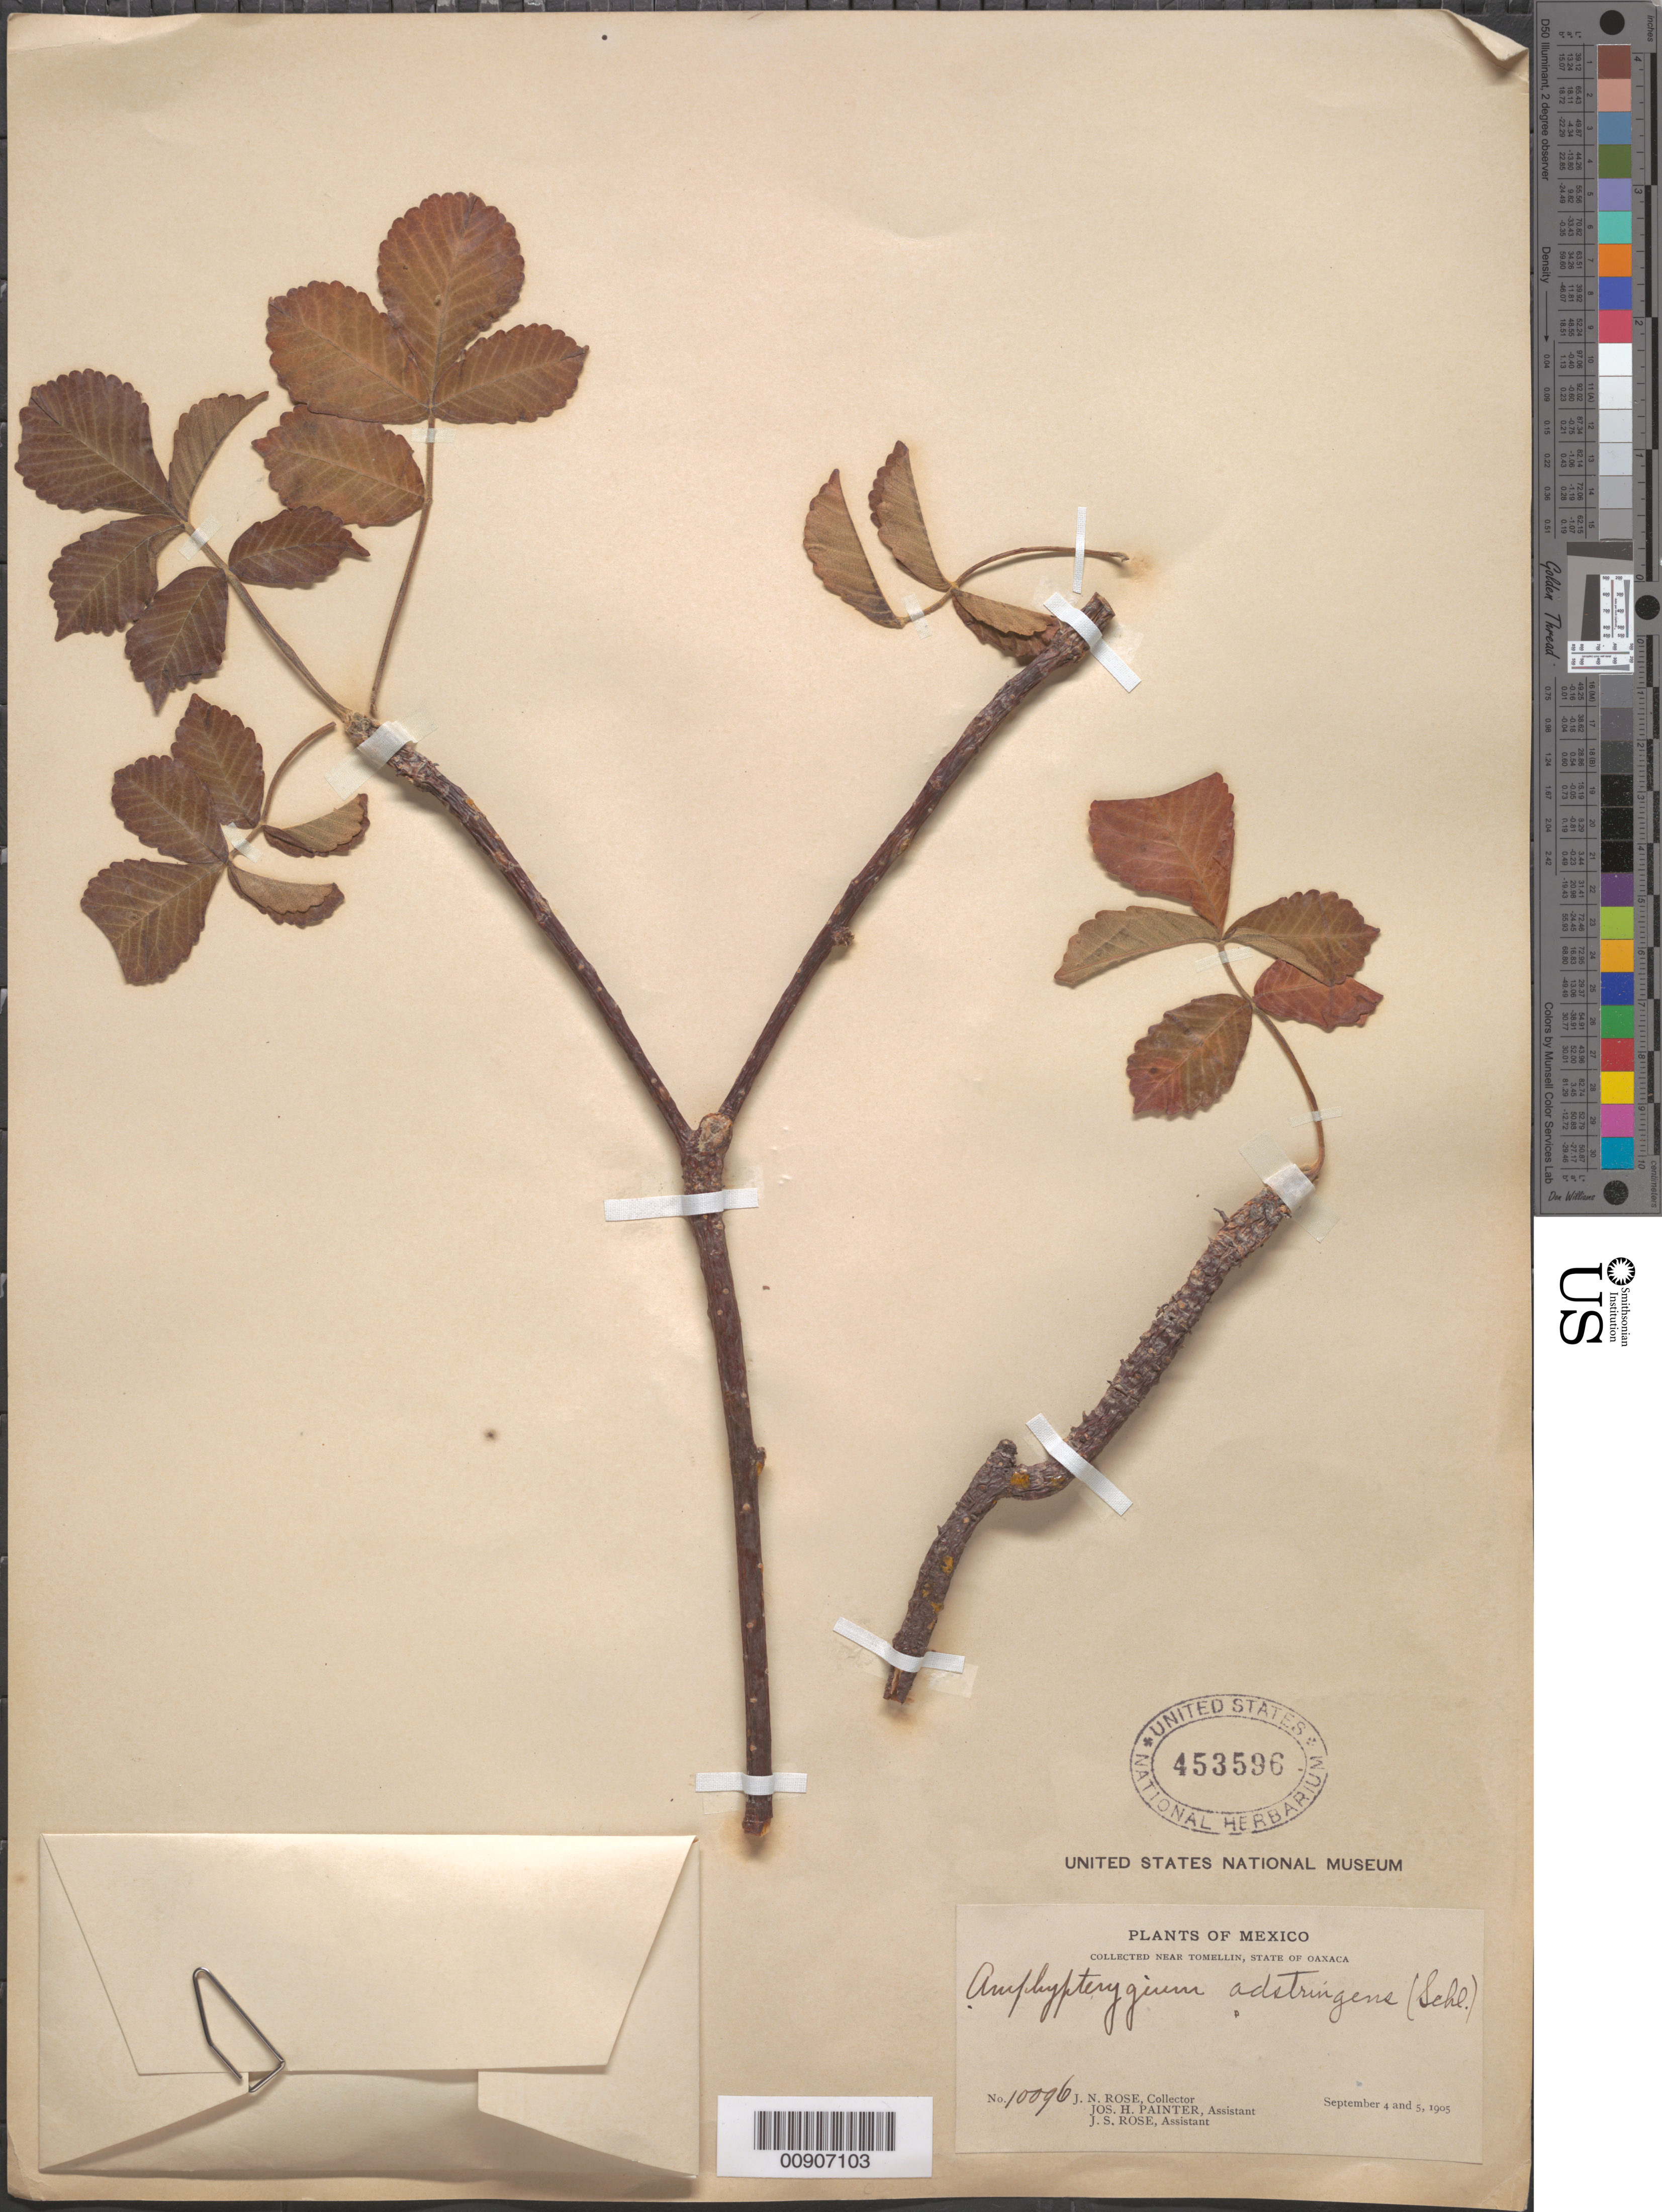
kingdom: Plantae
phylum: Tracheophyta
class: Magnoliopsida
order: Sapindales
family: Anacardiaceae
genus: Amphipterygium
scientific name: Amphipterygium adstringens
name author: (Schltdl.) Schiede ex Standl.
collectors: J. N. Rose, J. H. Painter & J. S. Rose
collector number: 10096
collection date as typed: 04 Sep 1905 to 05 Sep 1905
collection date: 1905-09-04/1905-09-05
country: Mexico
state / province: Oaxaca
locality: Near Tomellin, State of Oaxaca.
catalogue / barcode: US 453596